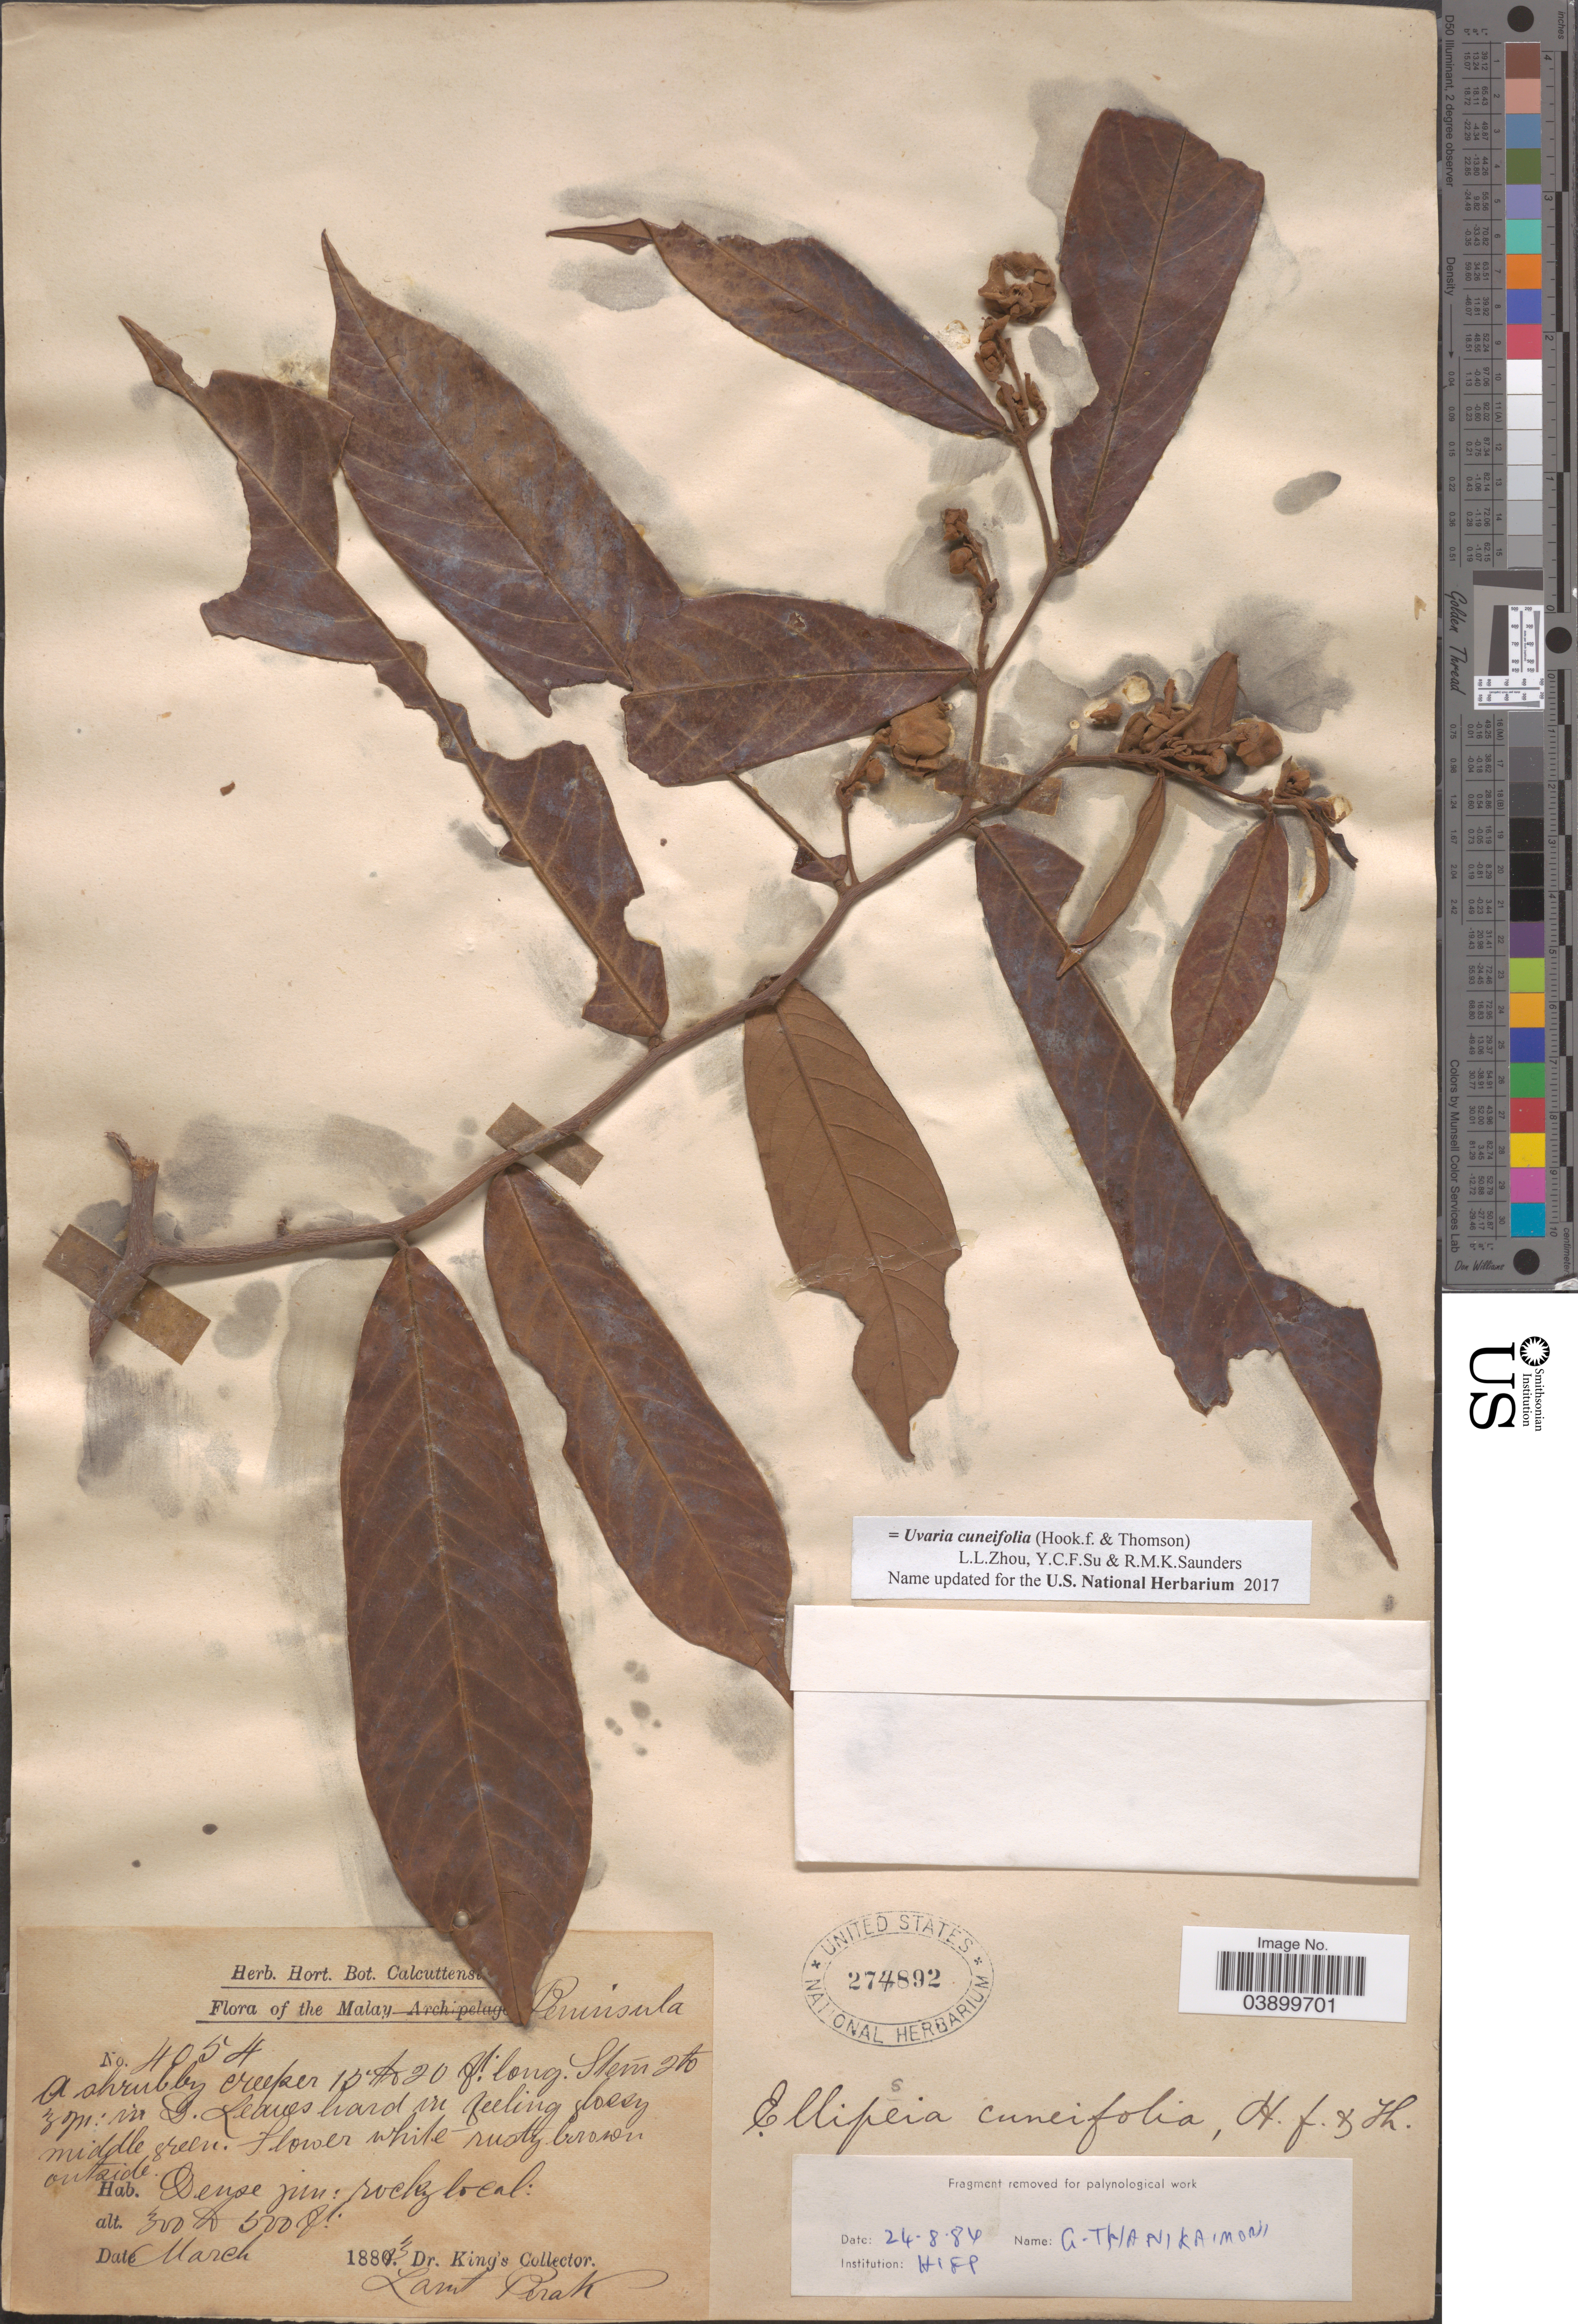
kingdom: Plantae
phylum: Tracheophyta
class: Magnoliopsida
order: Magnoliales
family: Annonaceae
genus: Uvaria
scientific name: Uvaria cuneifolia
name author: (Hook. f. & Thomson) L.L. Zhou et al.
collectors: Dr. King's collector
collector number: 4054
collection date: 1883-03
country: Malaysia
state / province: Perak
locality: The Malay Peninsula. Larut.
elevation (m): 91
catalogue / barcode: US 274892